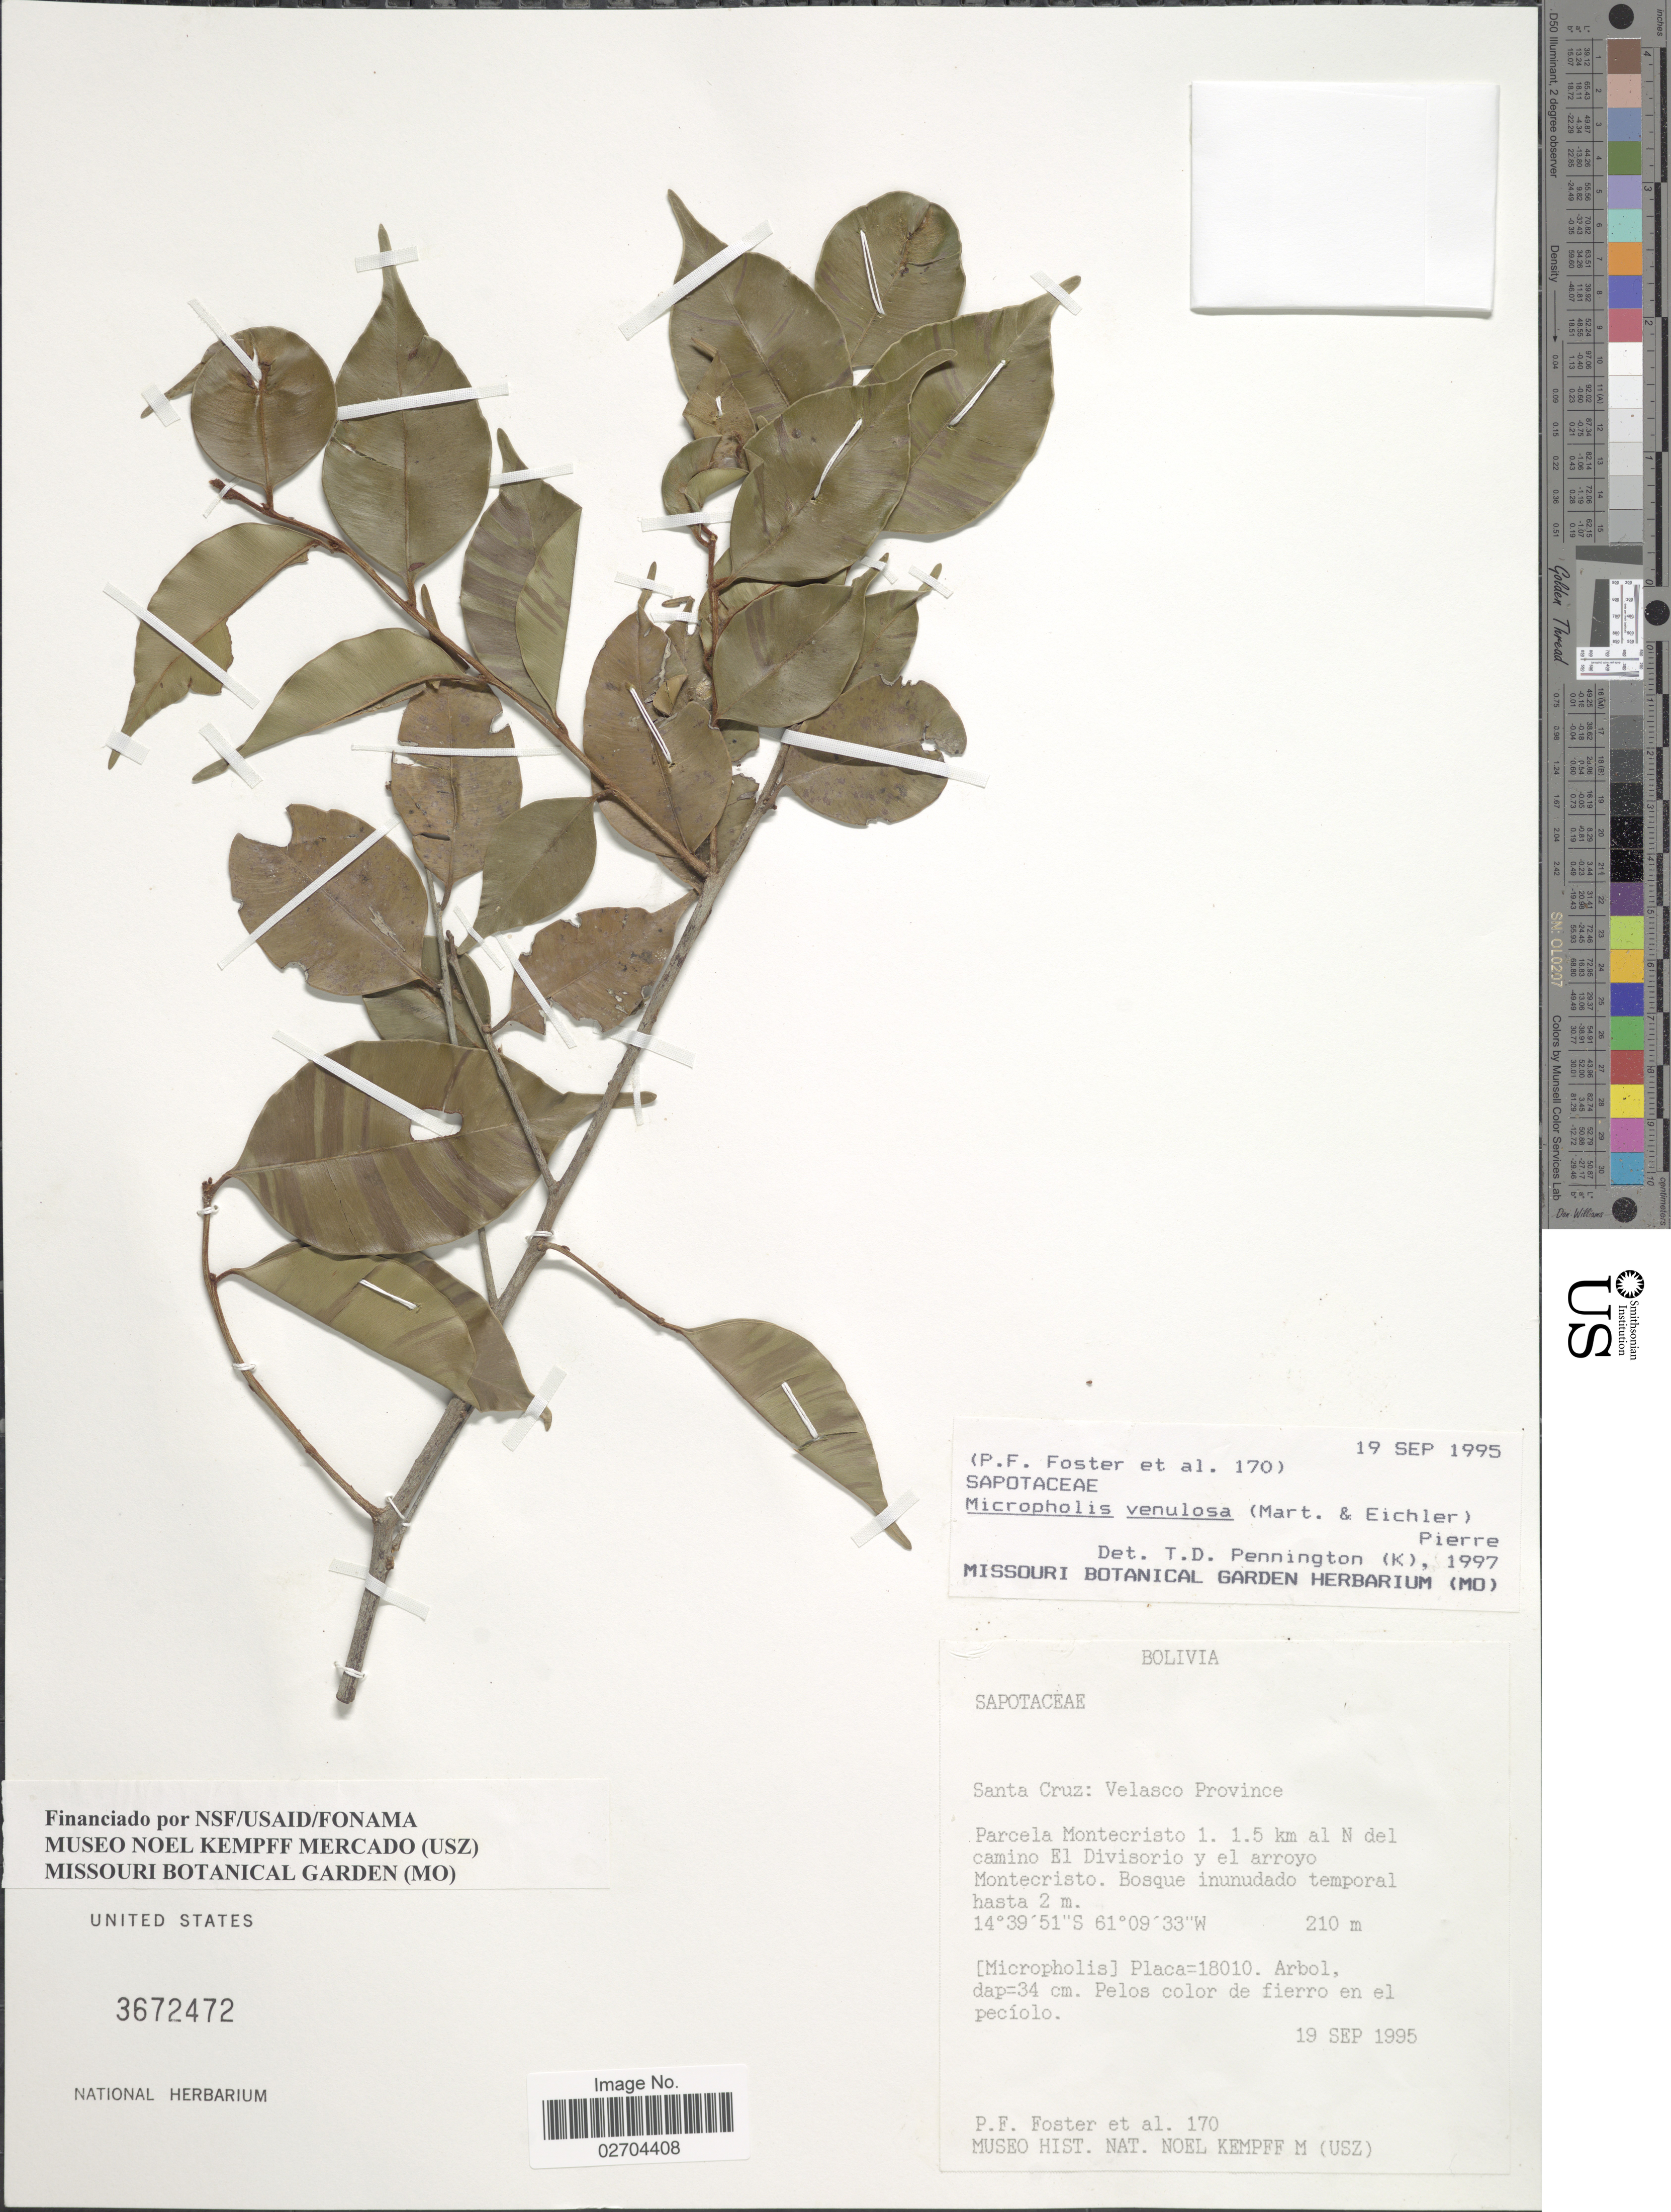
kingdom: Plantae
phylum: Tracheophyta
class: Magnoliopsida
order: Ericales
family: Sapotaceae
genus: Micropholis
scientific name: Micropholis venulosa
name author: (Mart. & Eichler) Pierre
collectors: P. Foster & et al.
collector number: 170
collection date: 1995-09-19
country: Bolivia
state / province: Santa Cruz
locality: Santa Cruz: Valesco Province, Parcela Montecristo 1, 1.5 km al N del camino El Divisorio y el arroyo Montecristo.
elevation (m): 210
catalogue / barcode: US 3672472